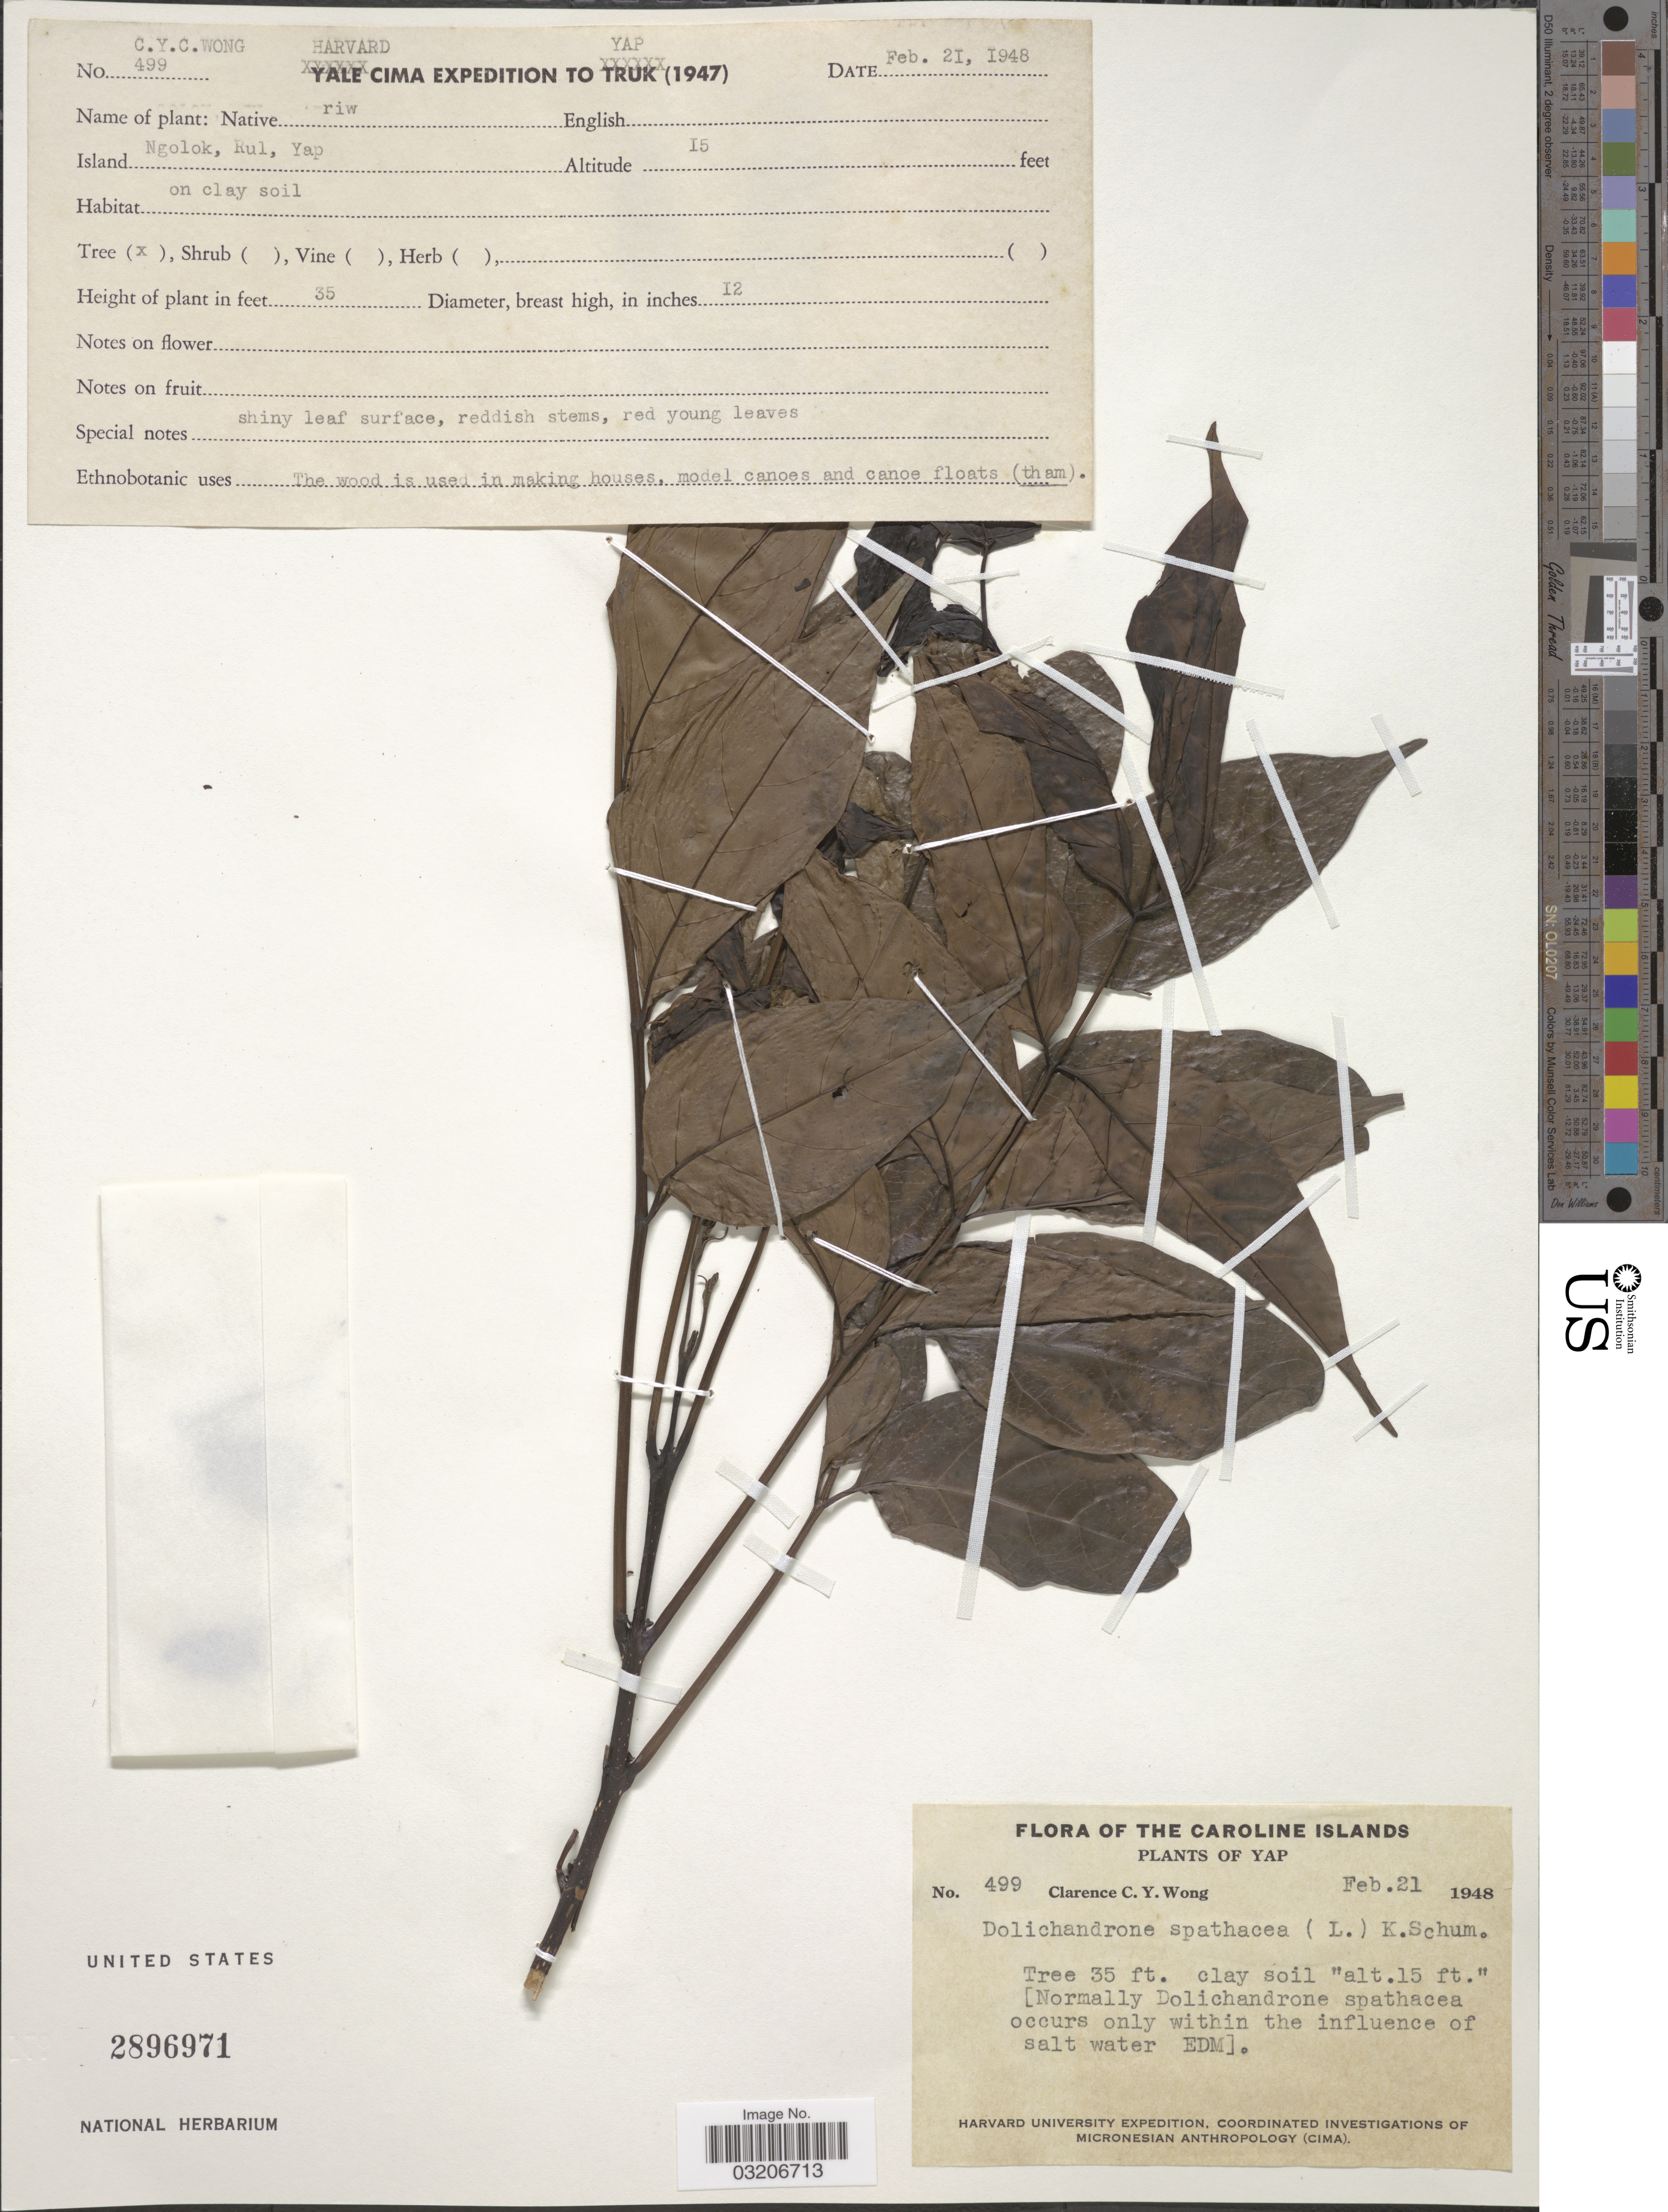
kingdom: Plantae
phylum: Tracheophyta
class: Magnoliopsida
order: Lamiales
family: Bignoniaceae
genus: Dolichandrone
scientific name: Dolichandrone spathacea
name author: (L. f.) K. Schum.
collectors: C. Wong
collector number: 499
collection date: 1948-02-21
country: Micronesia, Federated States of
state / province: Yap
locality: The Caroline Islands. Yap. Ngolok, Rul, Yap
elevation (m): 5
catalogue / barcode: US 2896971